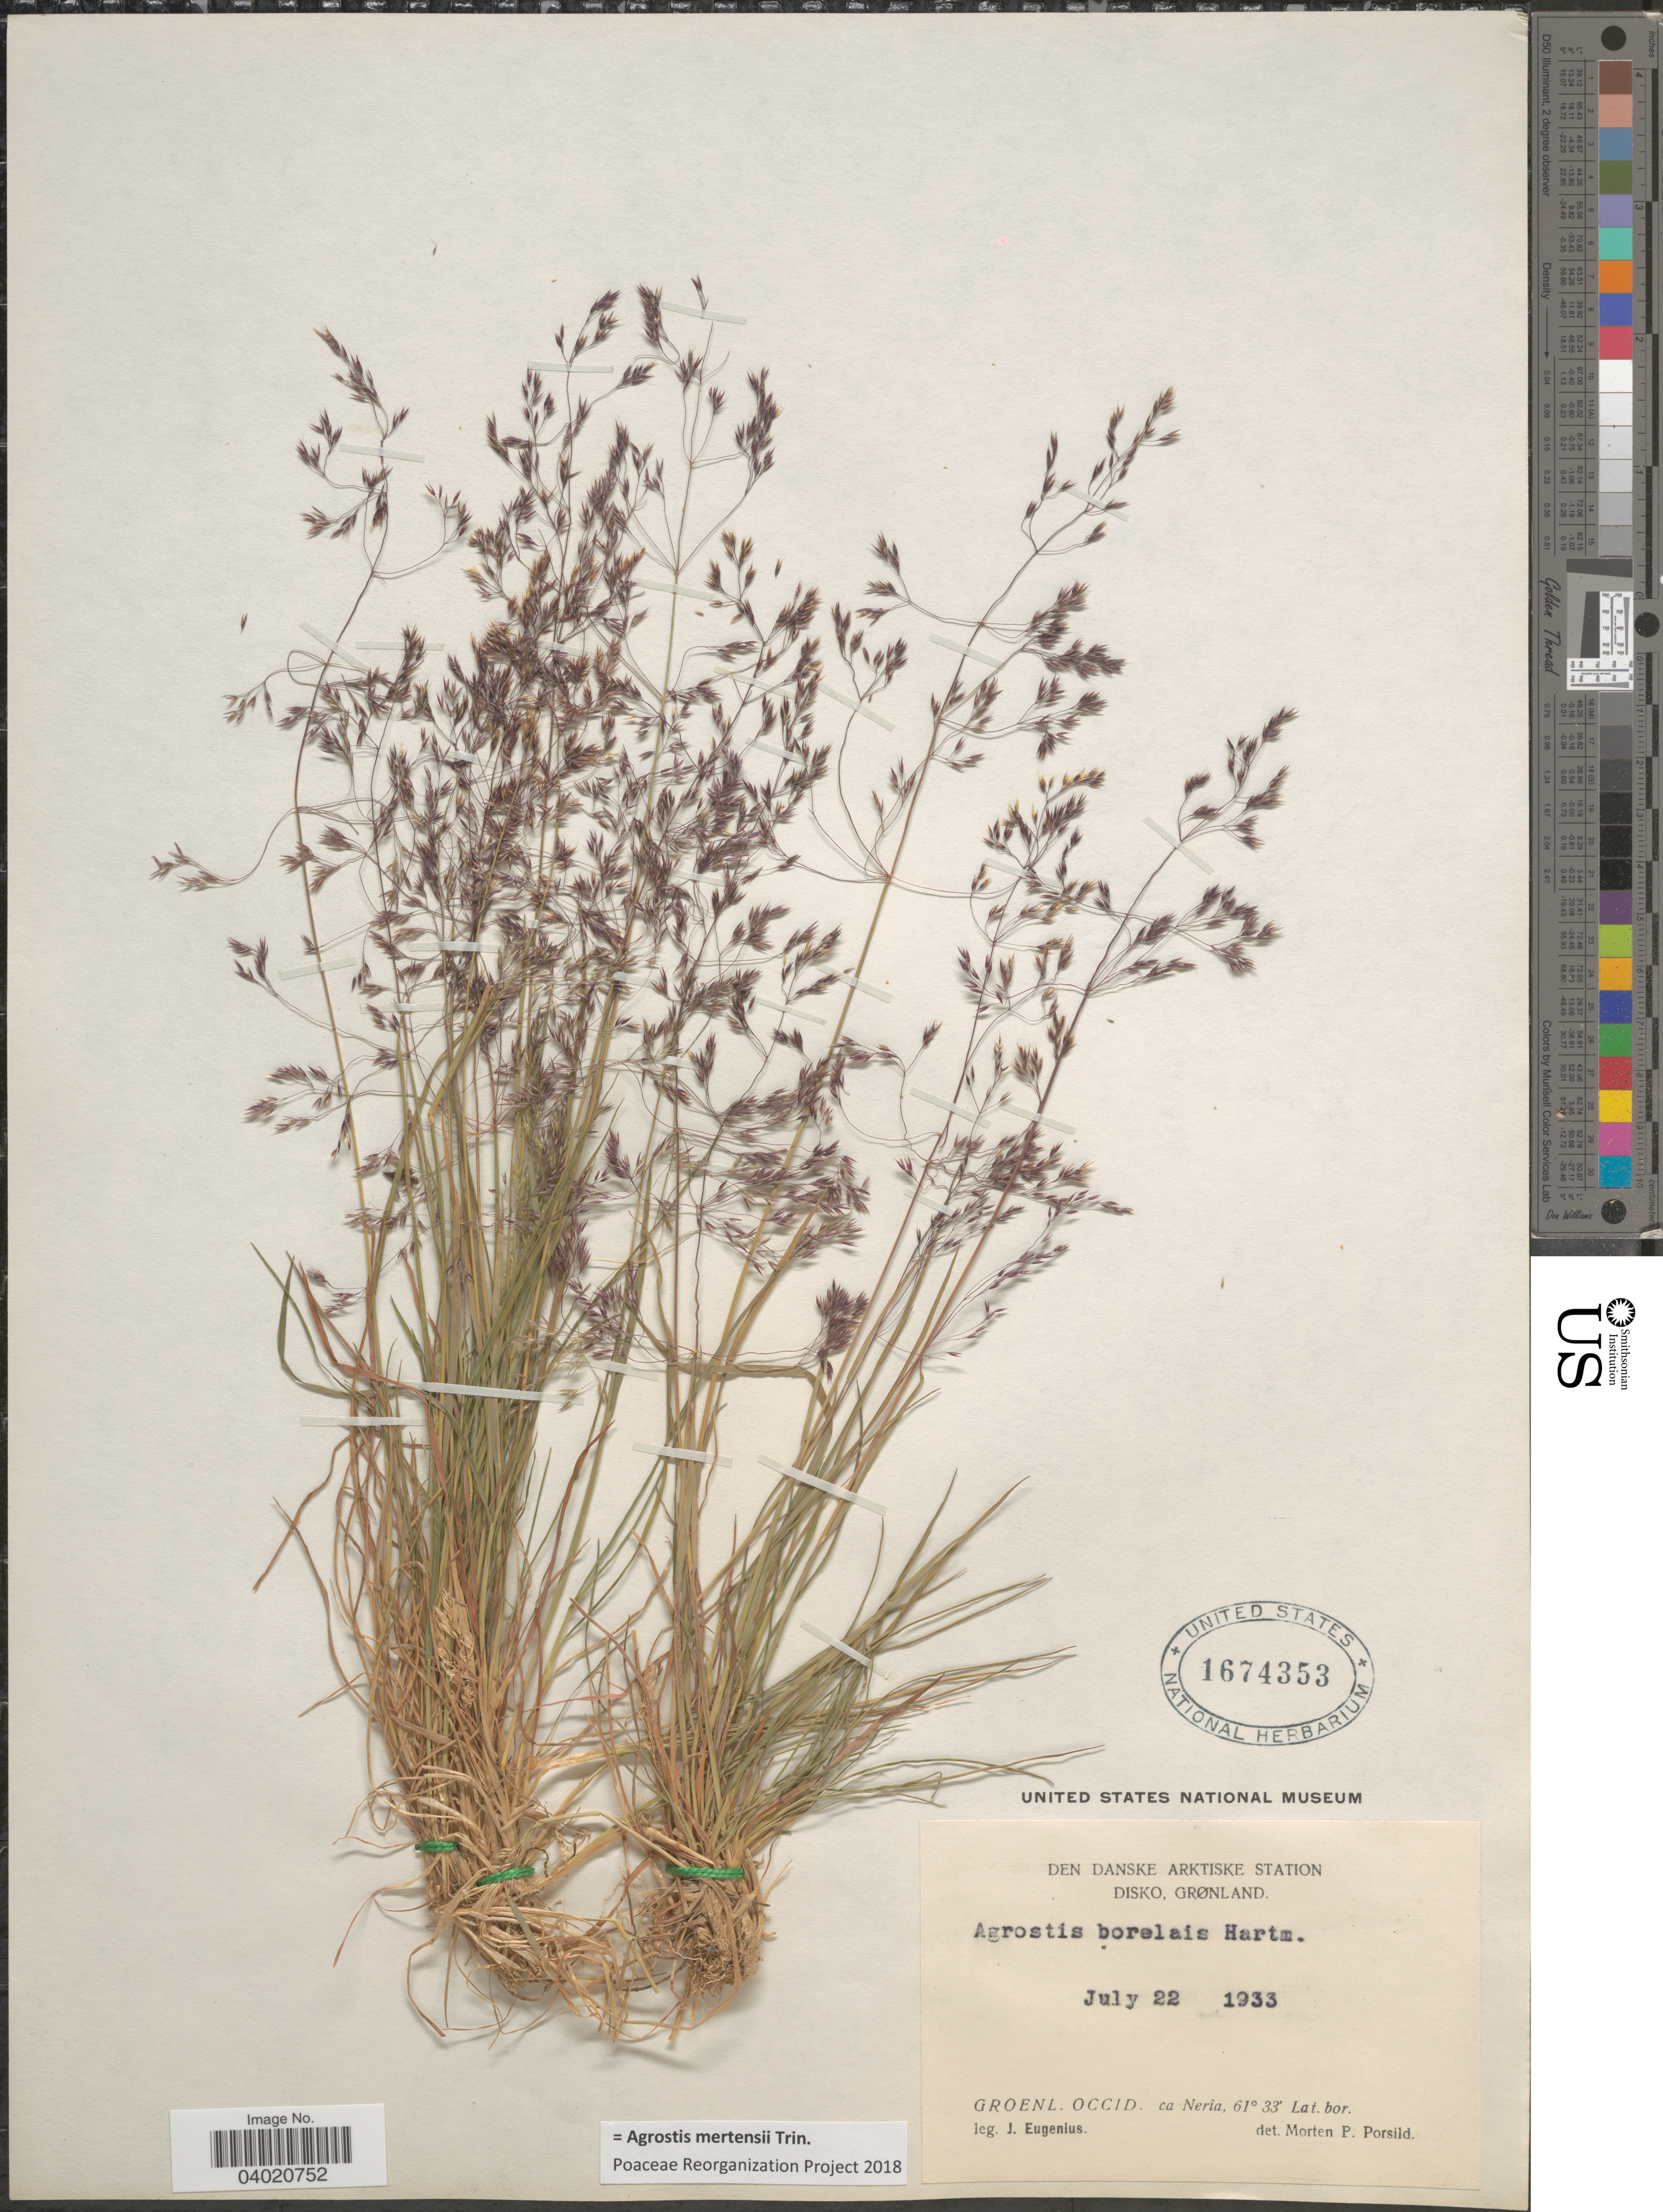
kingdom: Plantae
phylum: Tracheophyta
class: Liliopsida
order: Poales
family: Poaceae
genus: Agrostis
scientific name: Agrostis mertensii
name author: Trin.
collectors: J. Eugenius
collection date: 1933-07-22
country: Greenland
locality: Den Danske Arktiske Station. Disko, Grønland. Groenl. Occid. ca Neria.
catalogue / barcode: US 1674353